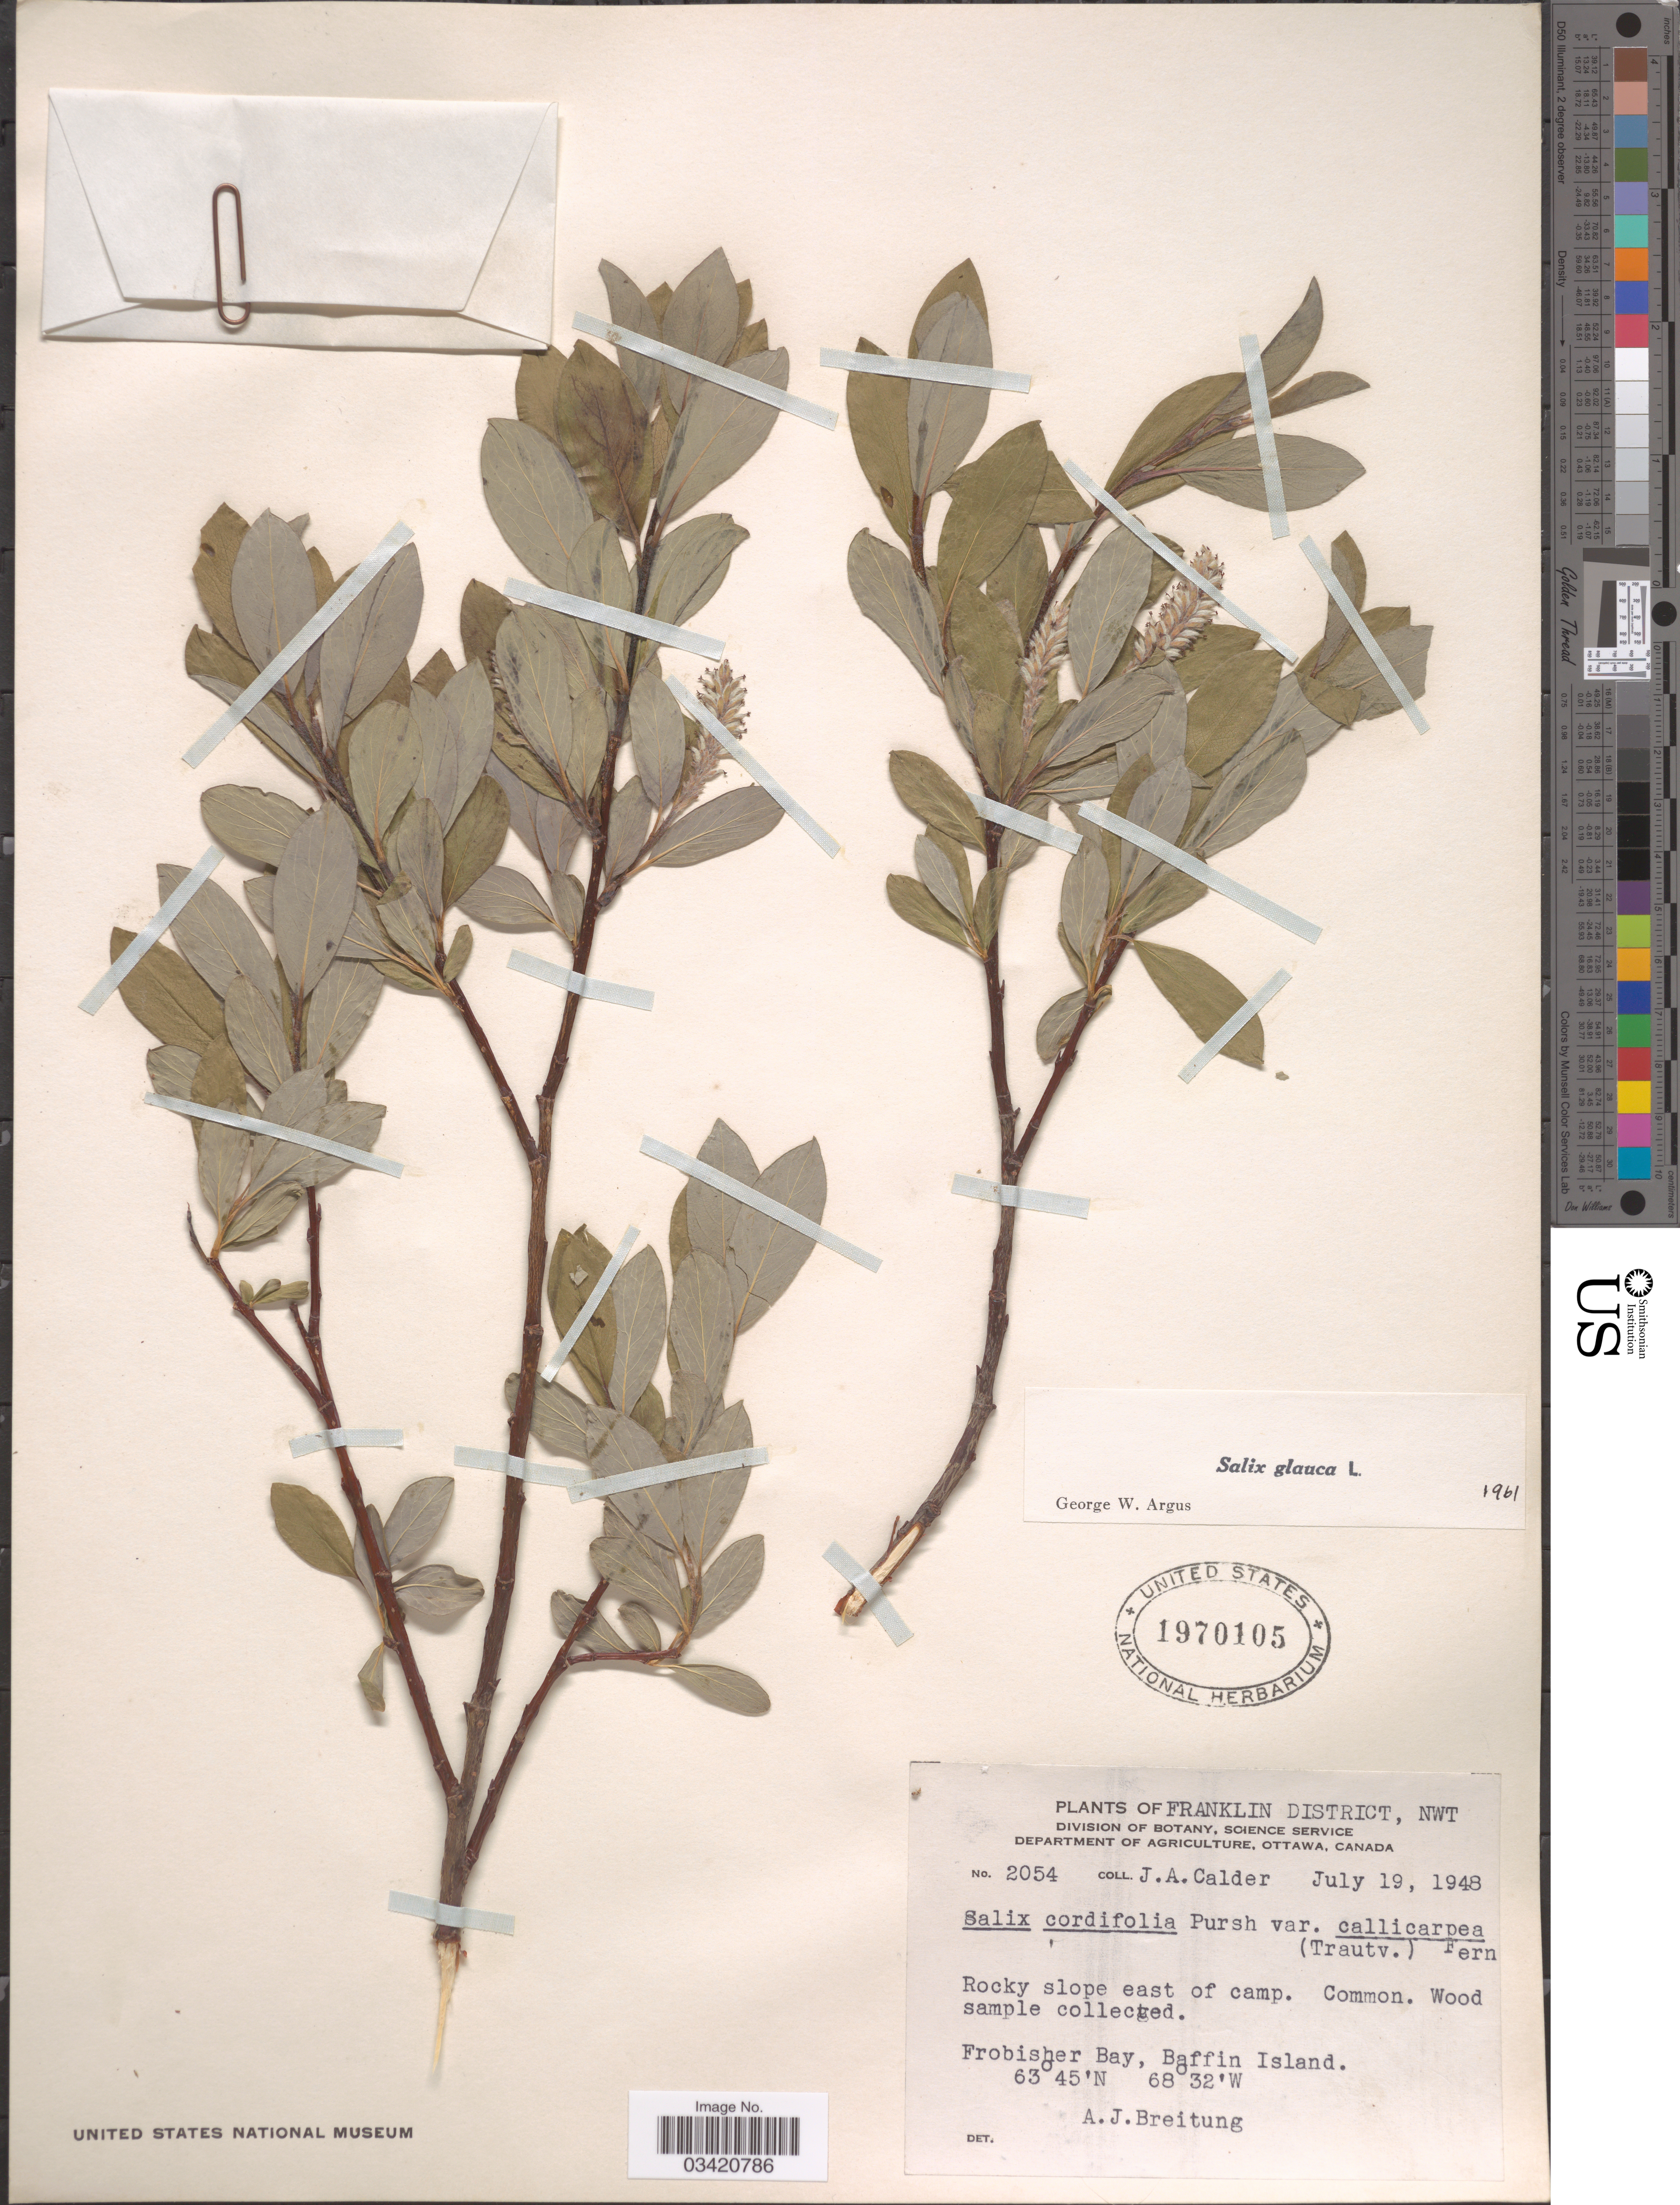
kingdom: Plantae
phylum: Tracheophyta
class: Magnoliopsida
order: Malpighiales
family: Salicaceae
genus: Salix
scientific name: Salix glauca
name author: L.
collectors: J. A. Calder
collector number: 2054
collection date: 1948-07-19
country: Canada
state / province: Northwest Territories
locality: Franklin District. Rocky slope east of camp. Frobisher Bay, Baffin Island.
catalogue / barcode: US 1970105